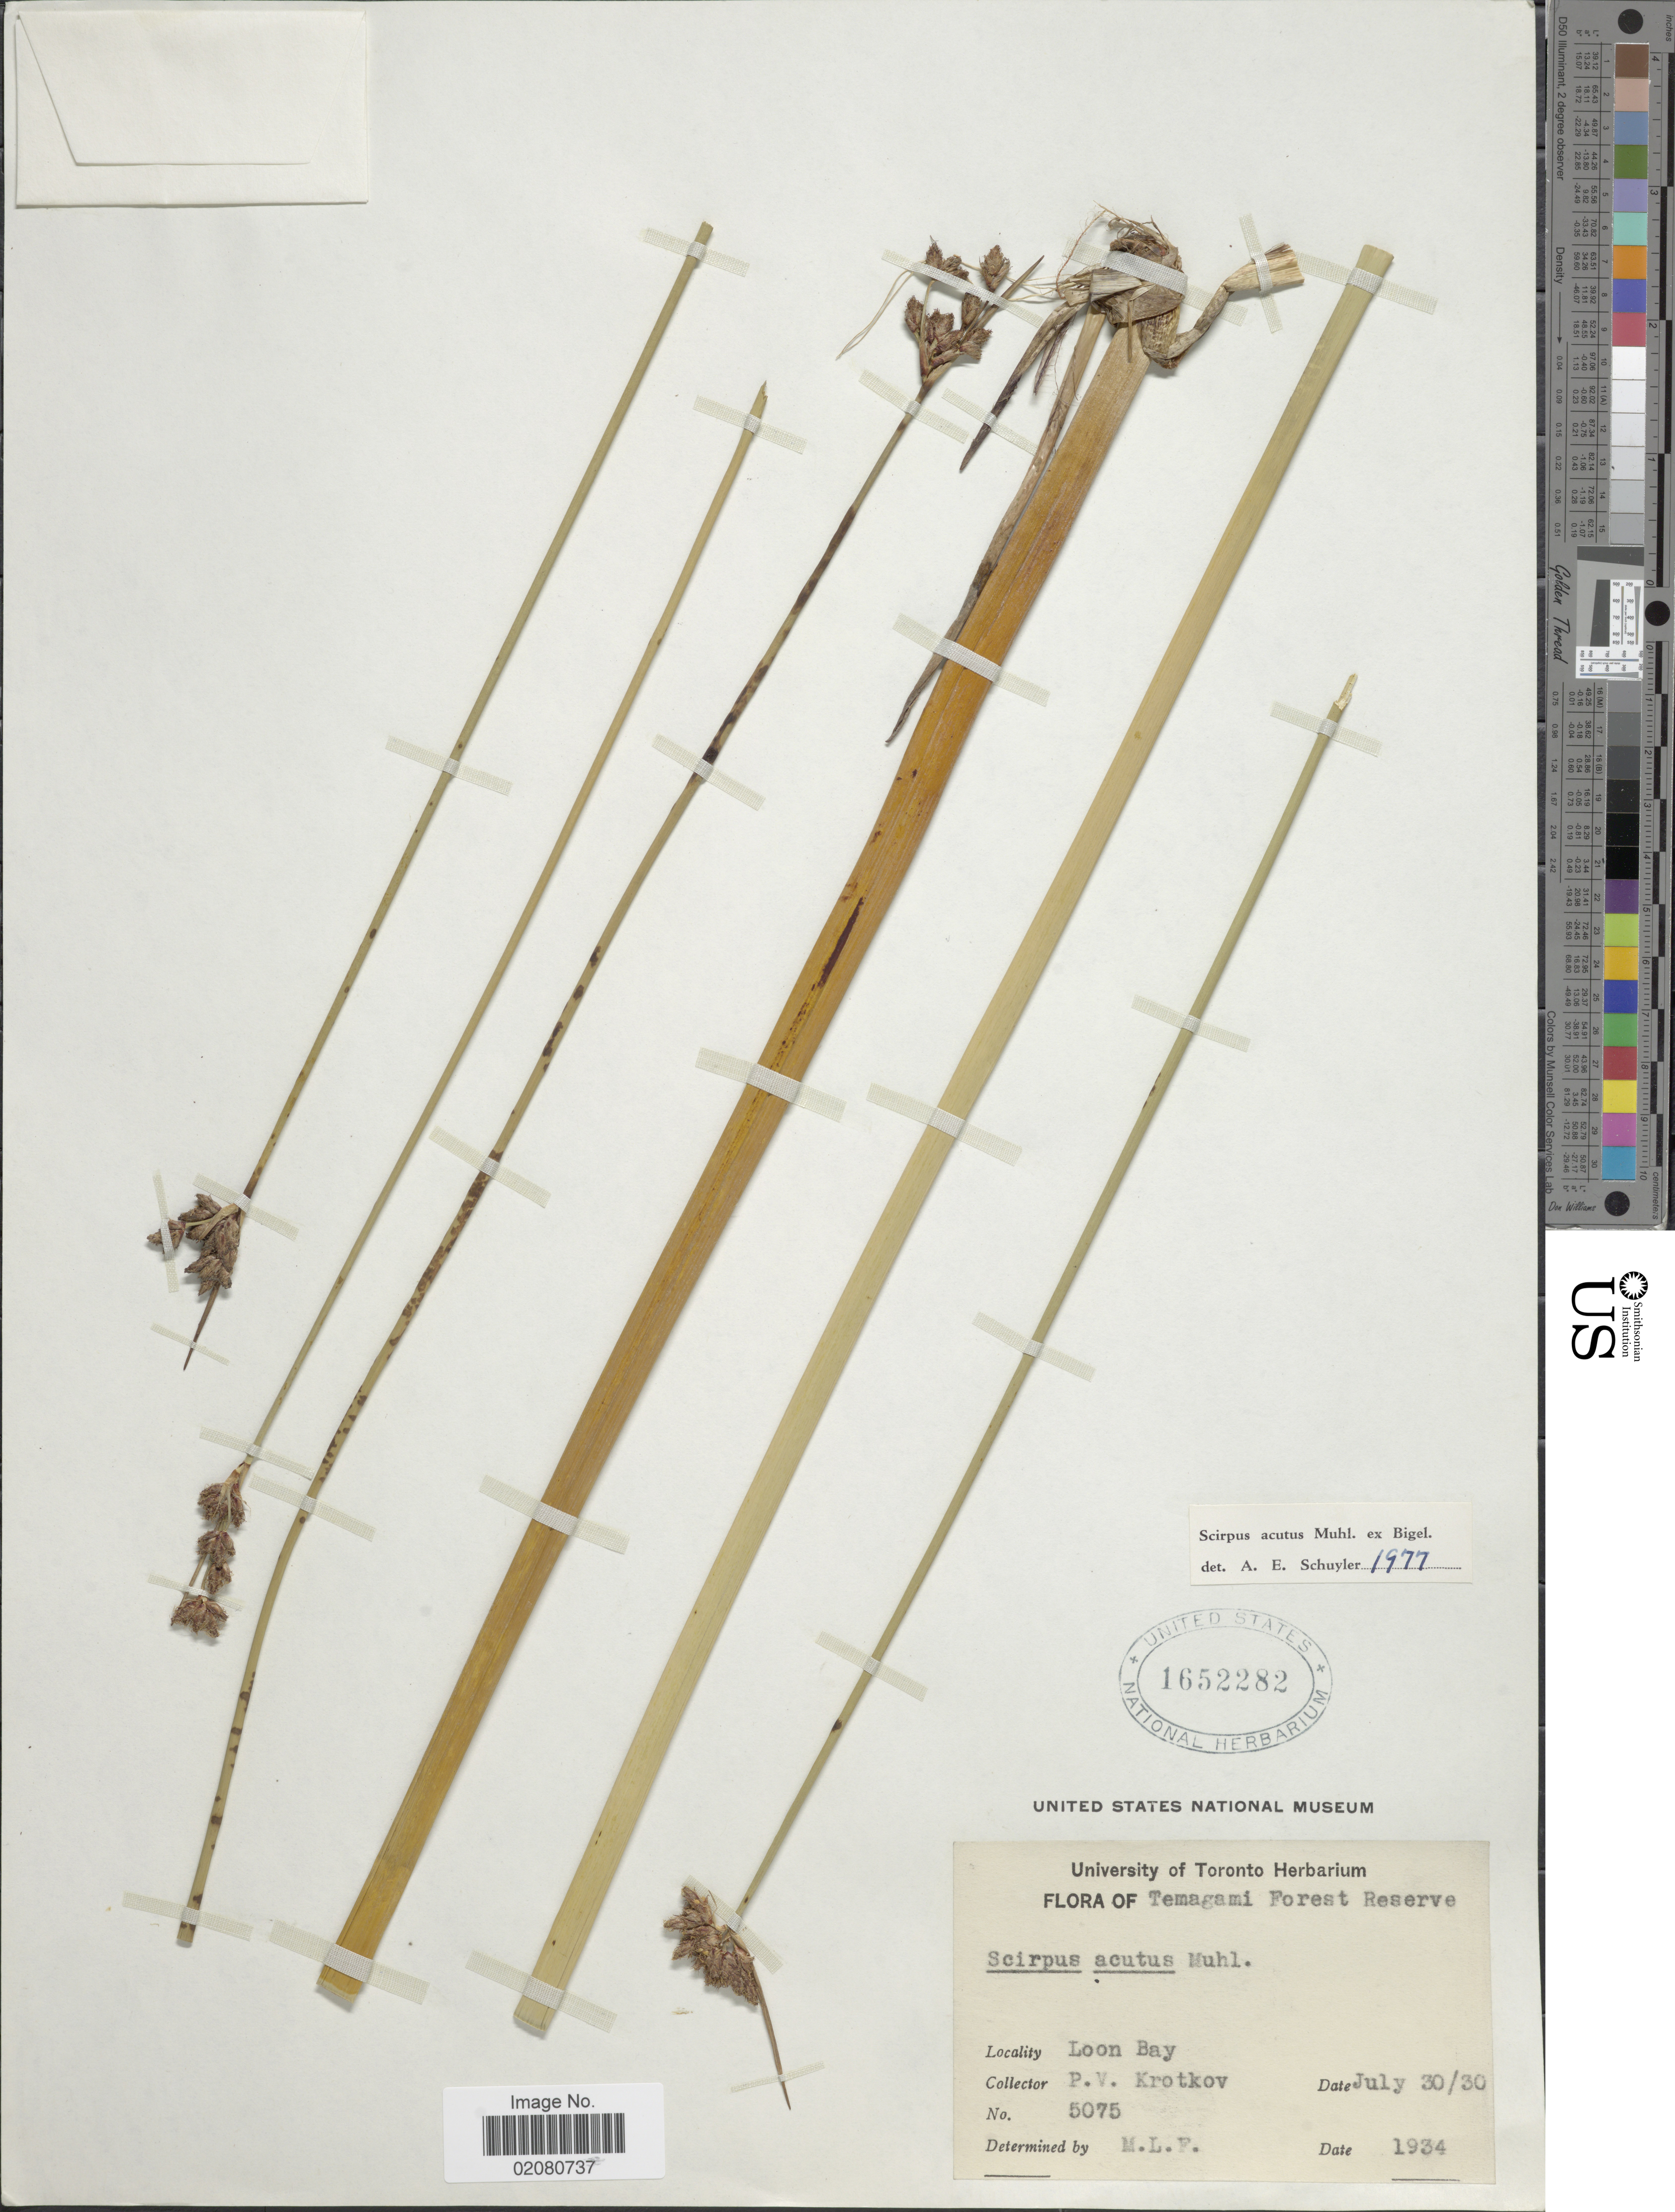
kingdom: Plantae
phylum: Tracheophyta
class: Liliopsida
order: Poales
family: Cyperaceae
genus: Schoenoplectus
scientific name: Schoenoplectus acutus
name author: (Muhl. ex Bigelow) Á. Löve & D. Löve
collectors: E. Y. Hosaka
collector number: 1646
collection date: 1936-10-29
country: United States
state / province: Hawaii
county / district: Kauai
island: Kaua'i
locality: Kapaa, Kawaihau.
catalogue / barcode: US 3018086